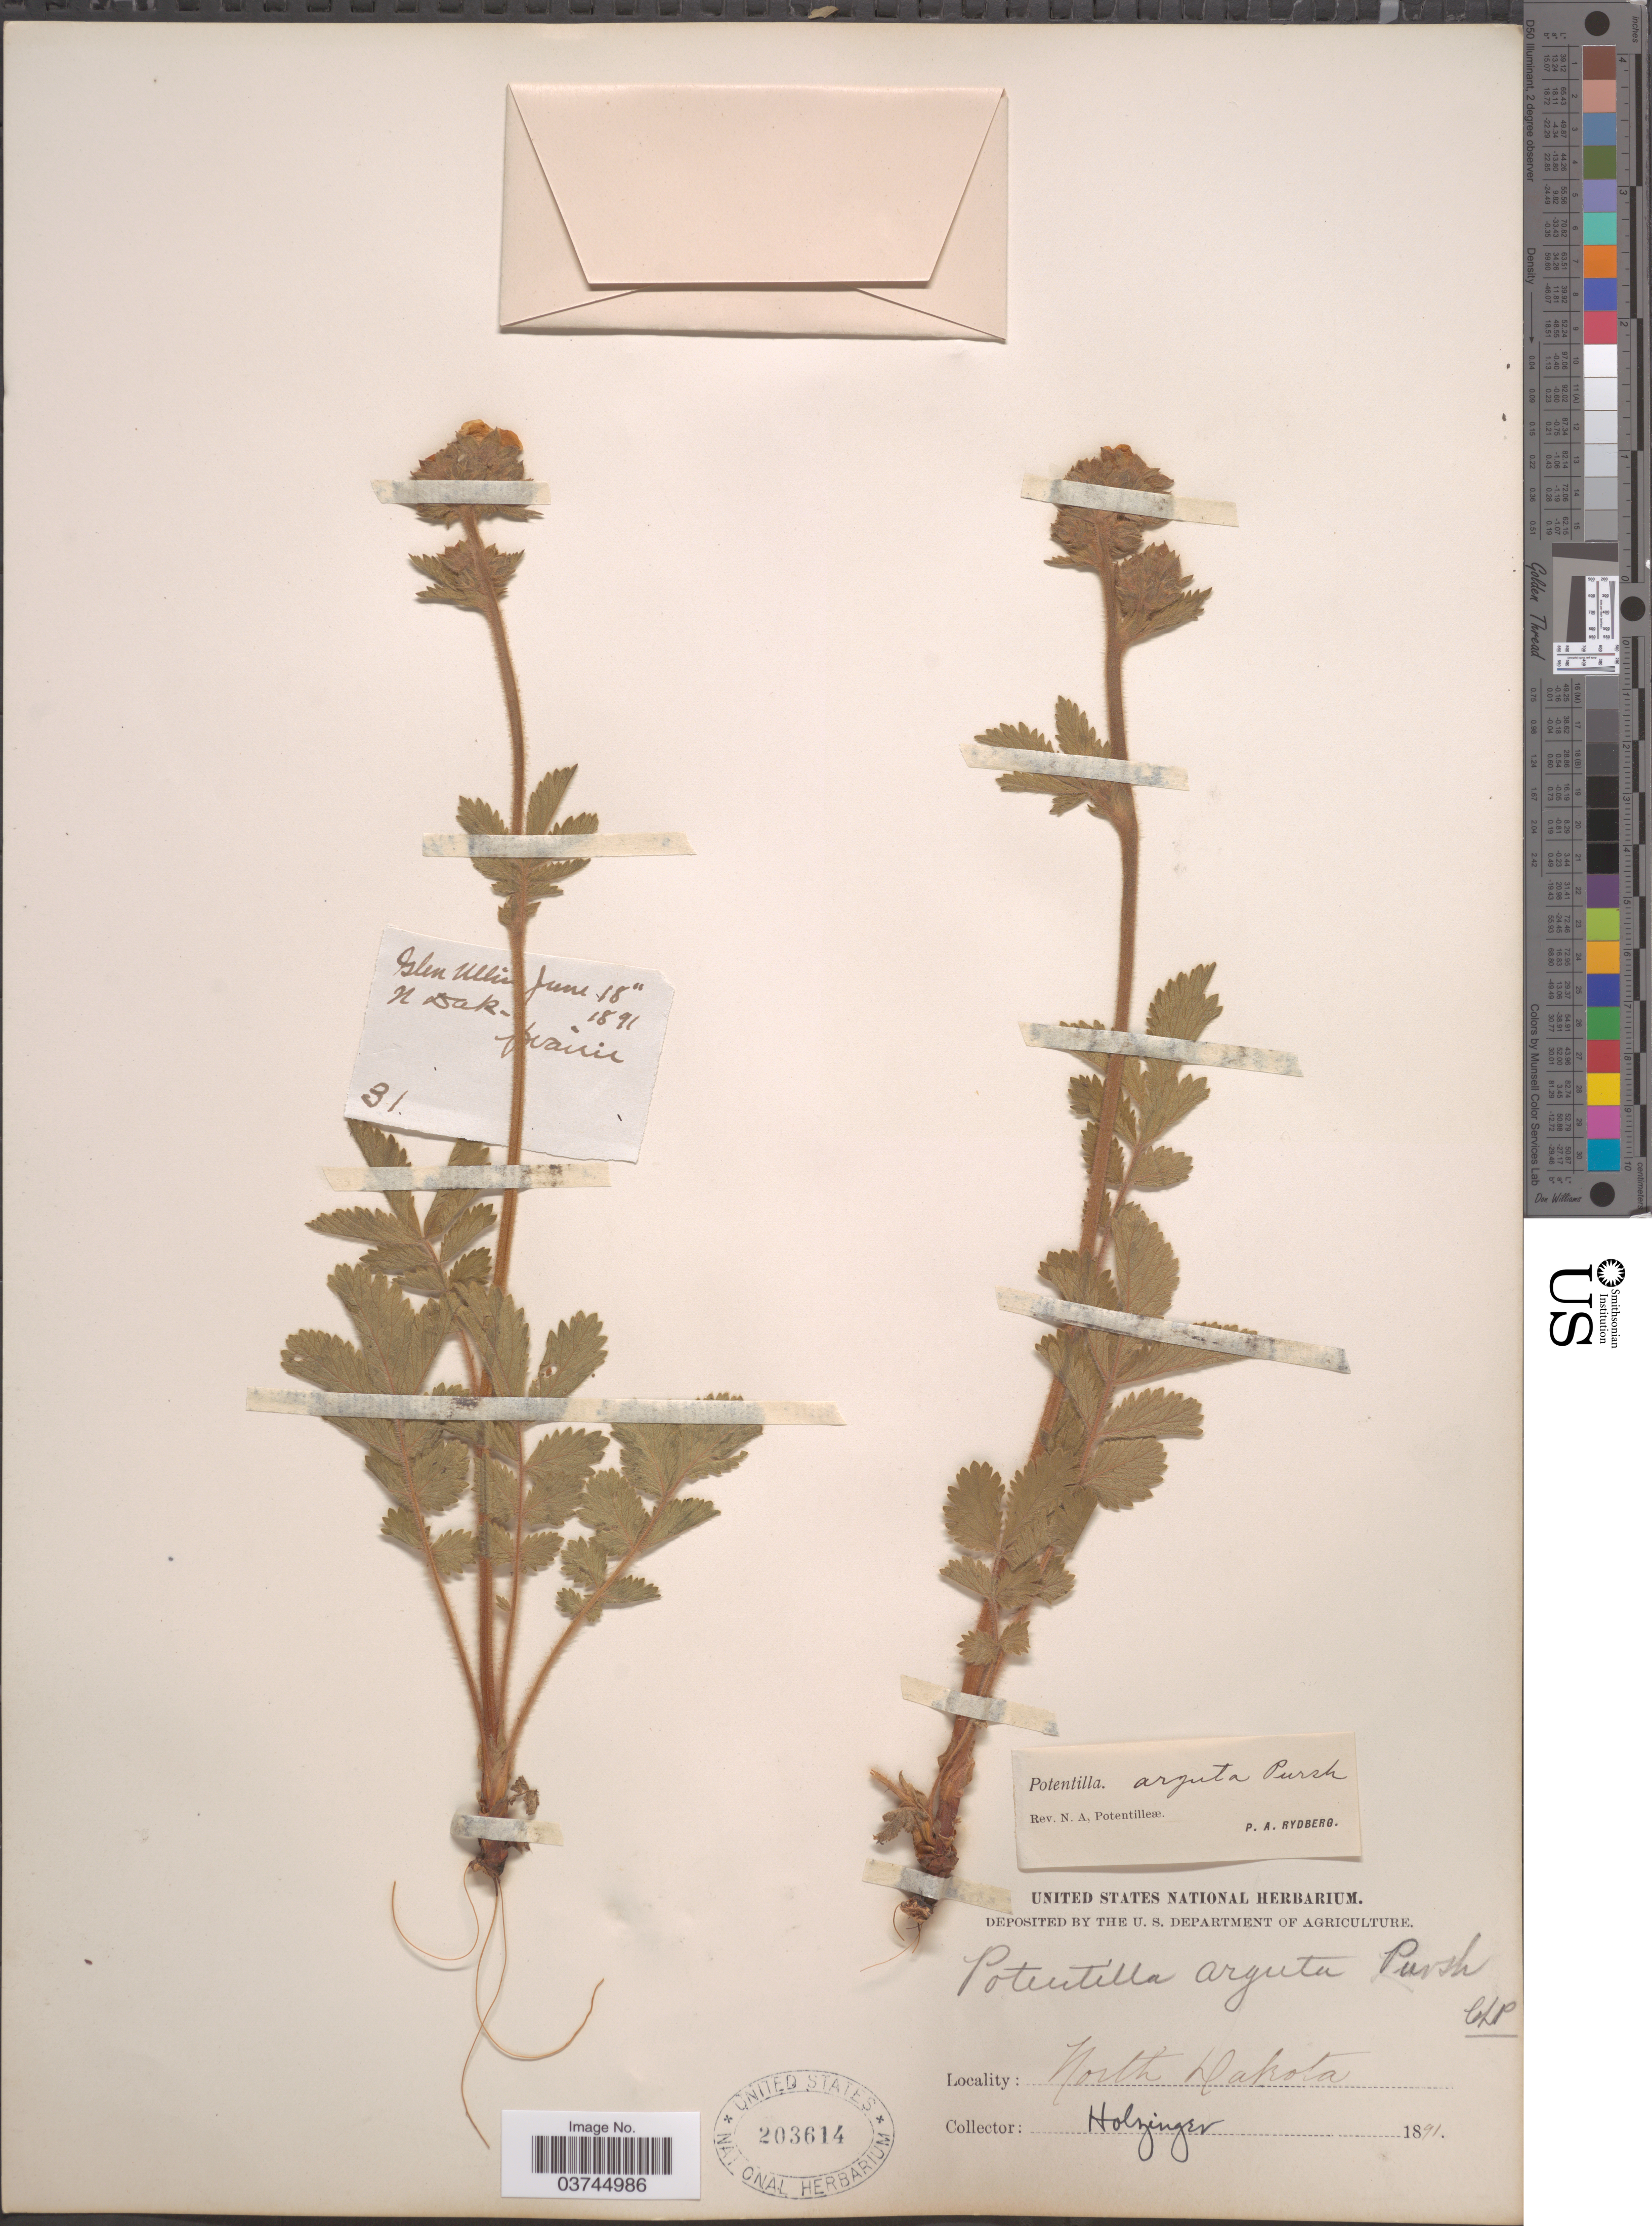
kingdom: Plantae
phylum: Tracheophyta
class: Magnoliopsida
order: Rosales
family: Rosaceae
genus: Drymocallis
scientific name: Drymocallis arguta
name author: (Pursh) Rydb.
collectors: Holzinger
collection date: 1891-06-18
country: United States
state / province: North Dakota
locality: Glen Ullin.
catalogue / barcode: US 203614